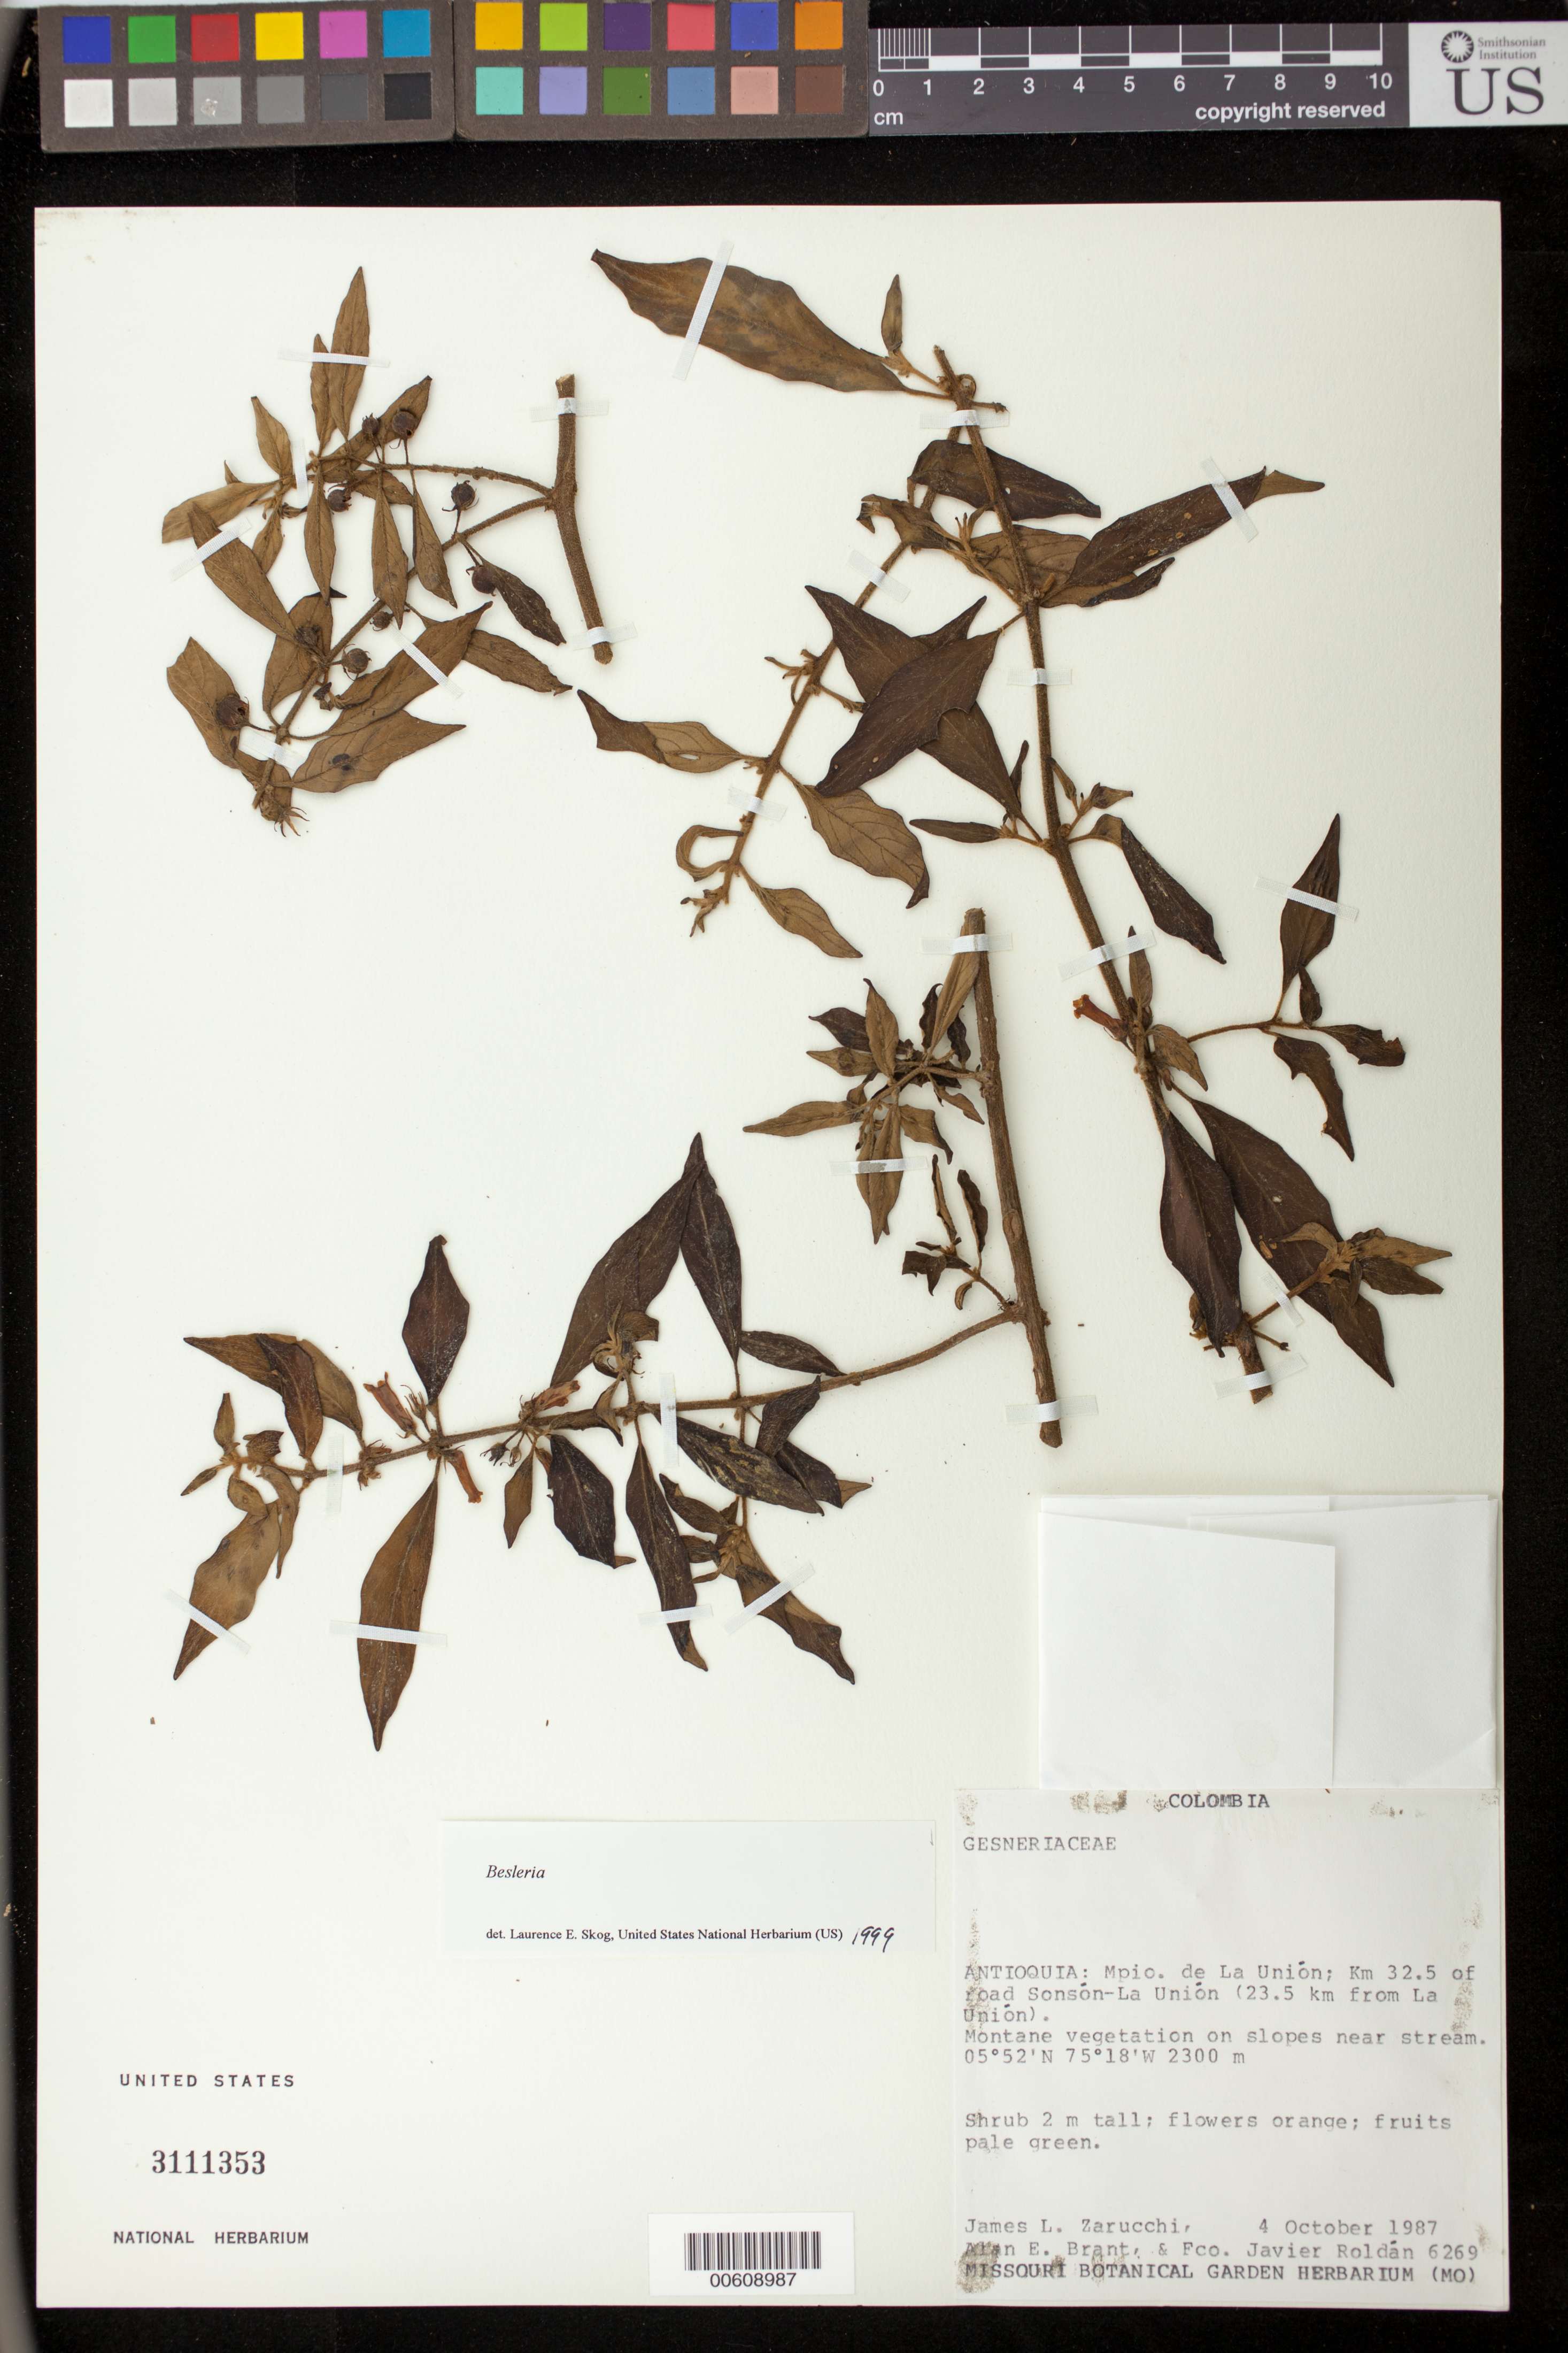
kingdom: Plantae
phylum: Tracheophyta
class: Magnoliopsida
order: Lamiales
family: Gesneriaceae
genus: Besleria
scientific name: Besleria sp.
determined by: Skog, Laurence E.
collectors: J. L. Zarucchi, A. Brant & F. J. Roldán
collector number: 6269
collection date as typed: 04 Oct 1987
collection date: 1987-10-04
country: Colombia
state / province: Antioquia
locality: Mpio. de La Unión; km 32.5 of road Sonsón - La Unión (23.5 km from La Unión)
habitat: Montane vegetation on slopes near stream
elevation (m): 2300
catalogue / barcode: US 3111353